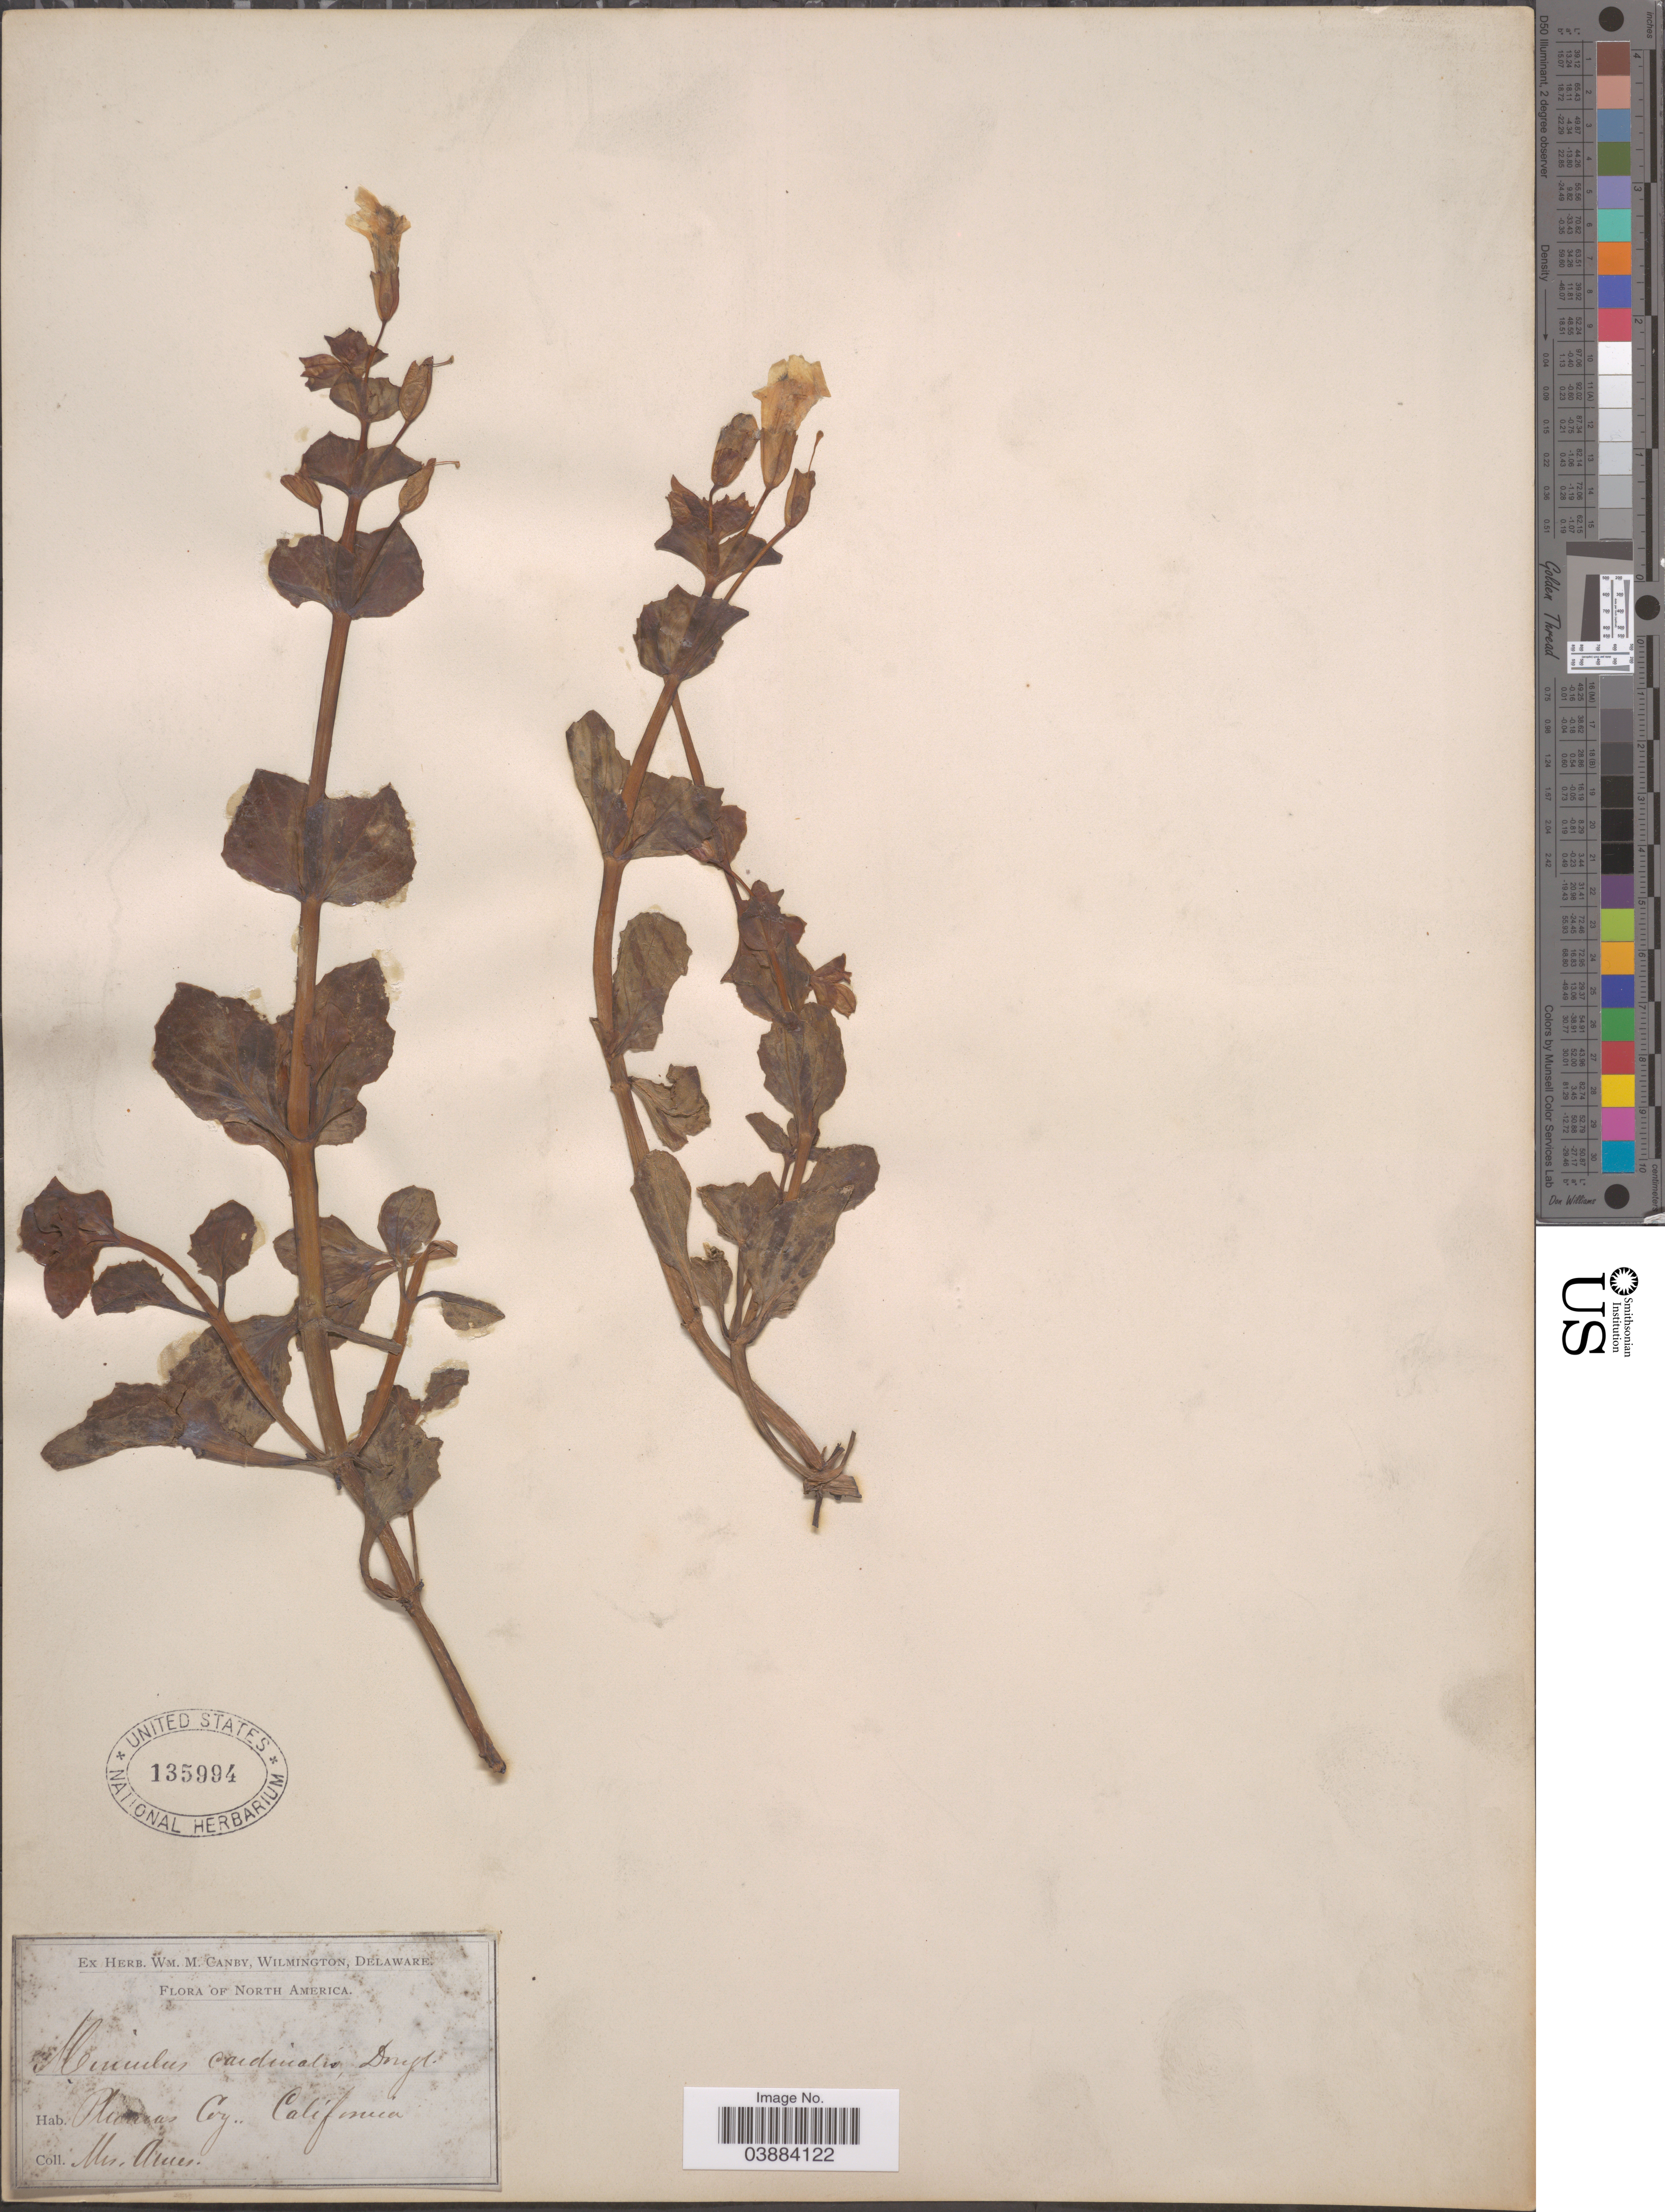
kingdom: Plantae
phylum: Tracheophyta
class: Magnoliopsida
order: Lamiales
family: Phrymaceae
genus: Eunanus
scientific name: Eunanus sp.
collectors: -- Ames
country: United States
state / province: California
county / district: Plumas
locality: Plumas Cy.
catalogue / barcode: US 135994